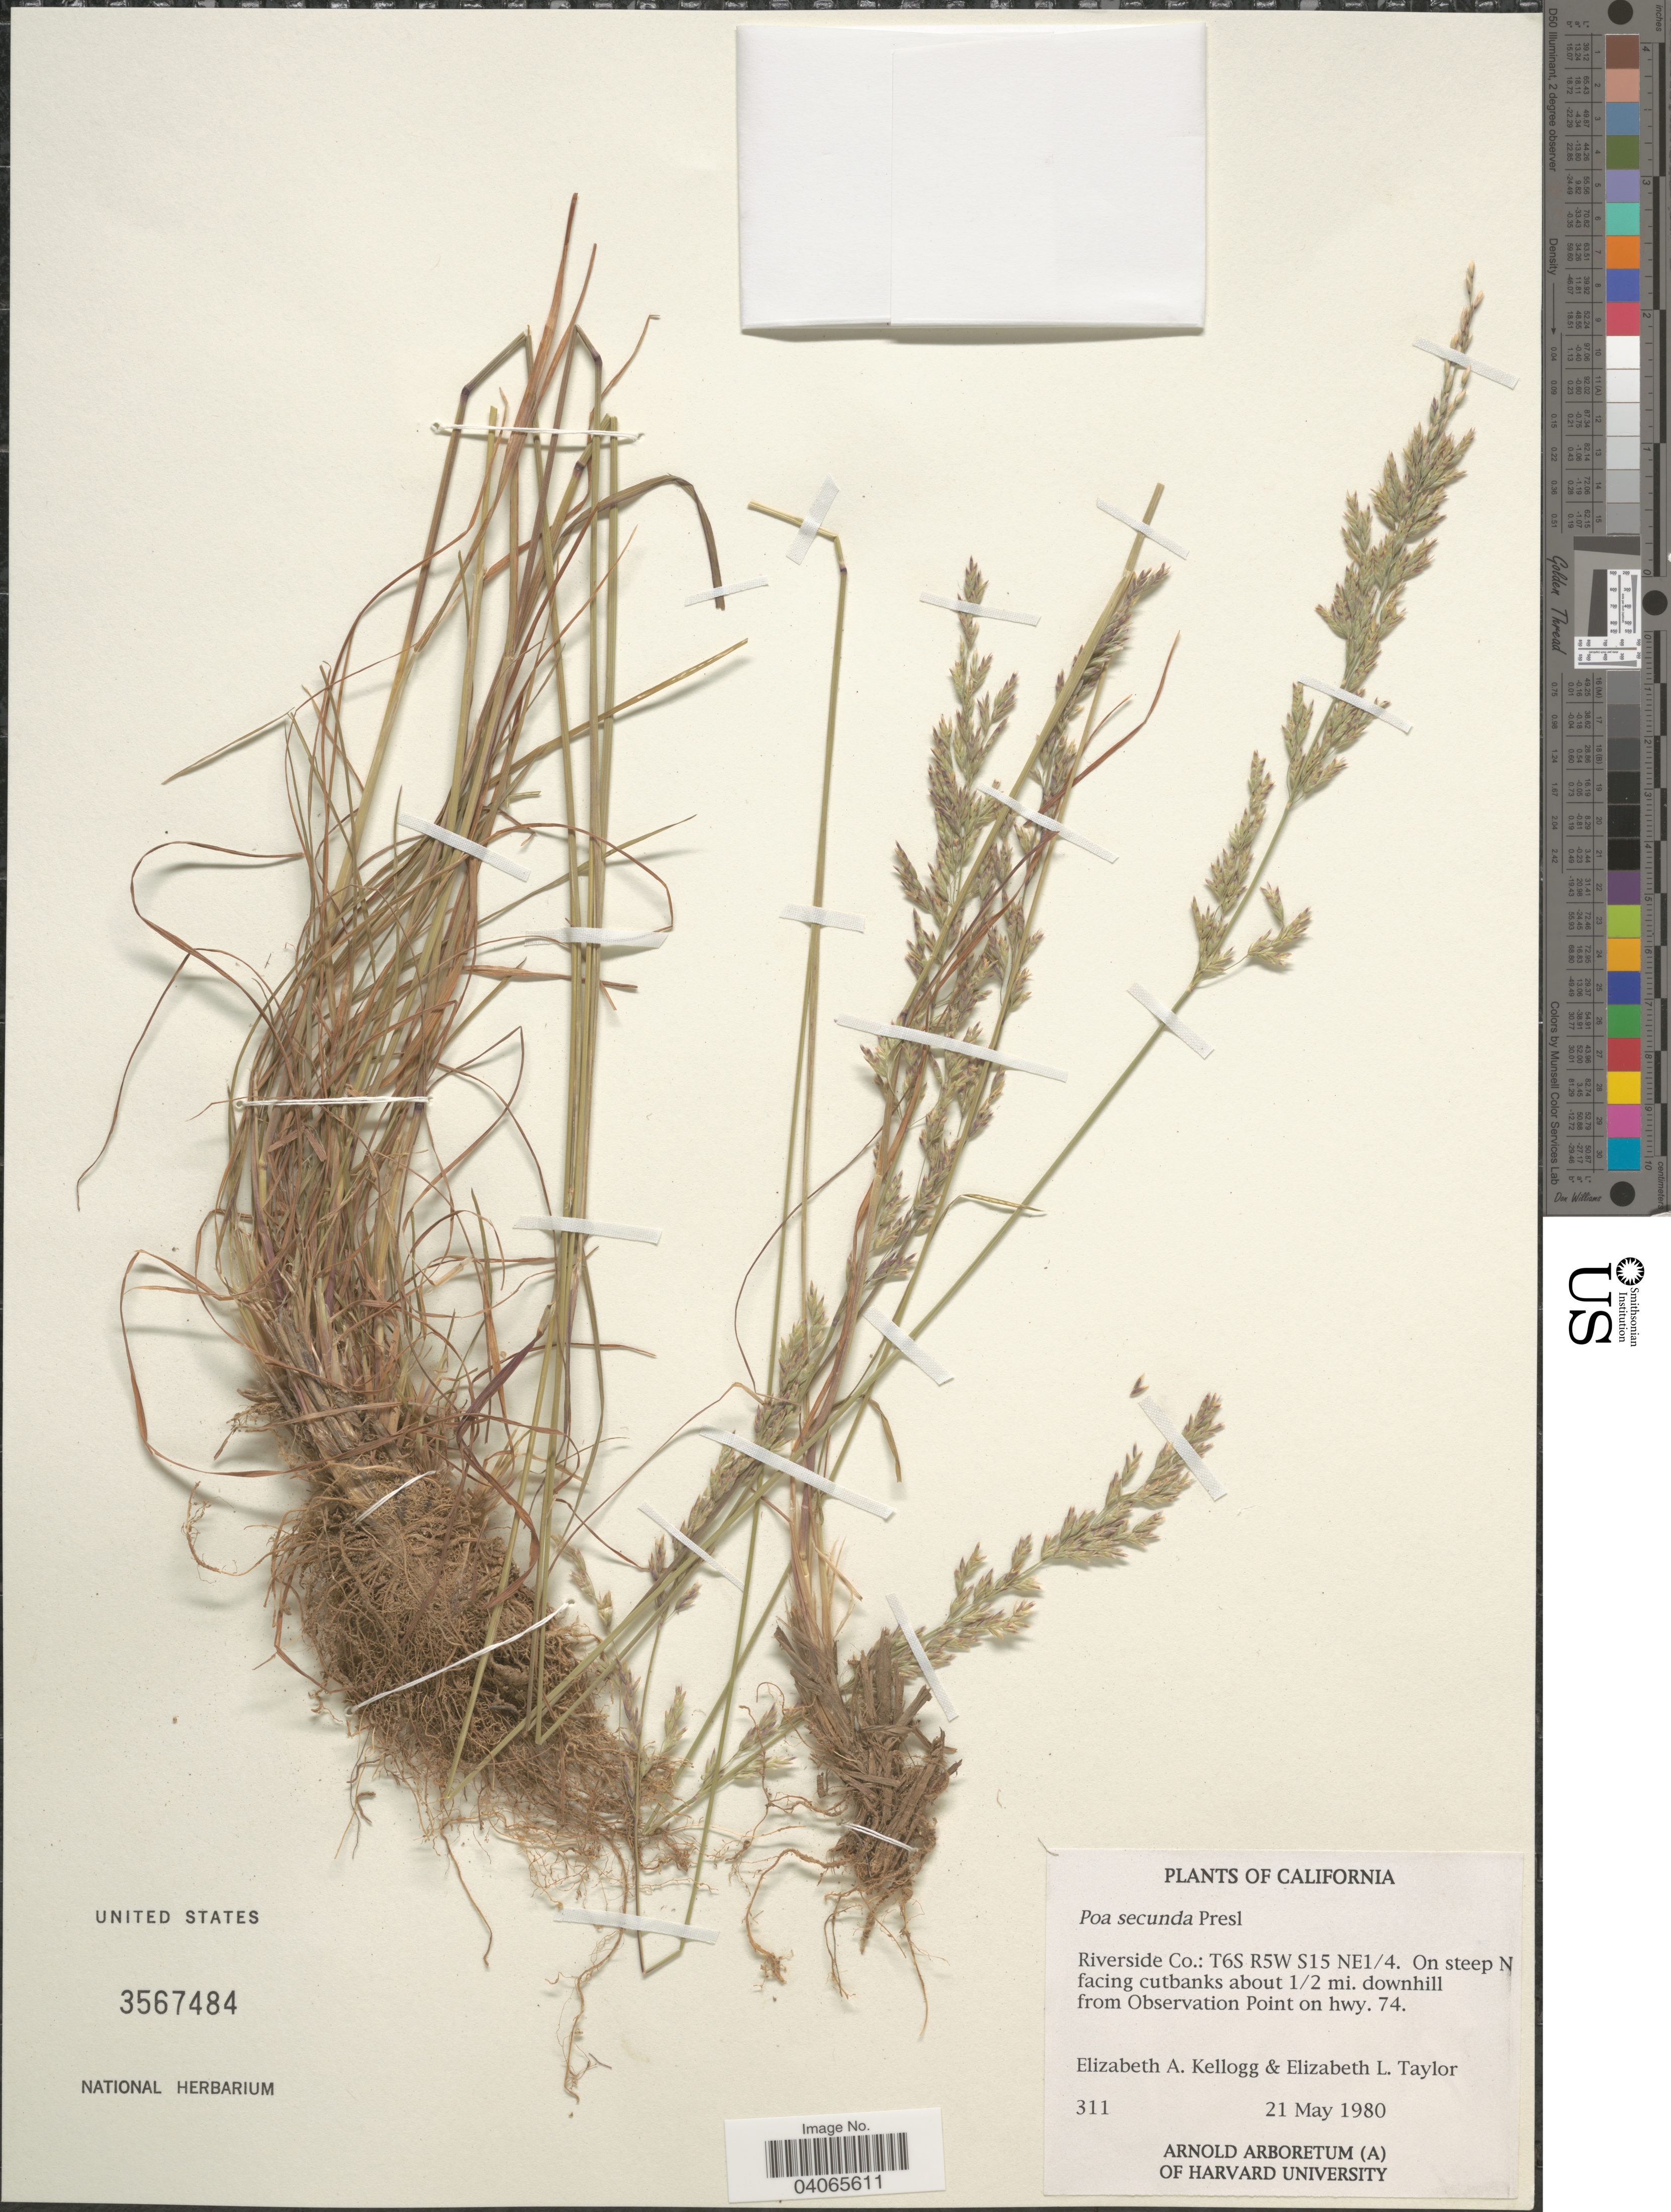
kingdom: Plantae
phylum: Tracheophyta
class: Liliopsida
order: Poales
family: Poaceae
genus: Poa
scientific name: Poa secunda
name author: J. Presl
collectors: E. A. Kellogg & E. L. Taylor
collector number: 311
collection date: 1980-05-21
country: United States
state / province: California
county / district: Riverside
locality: Riverside Co.: T6S R5W S15 NE¼. On steep N facing cutbanks about ½ mi. downhill from Observation Point on hwy. 74.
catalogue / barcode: US 3567484